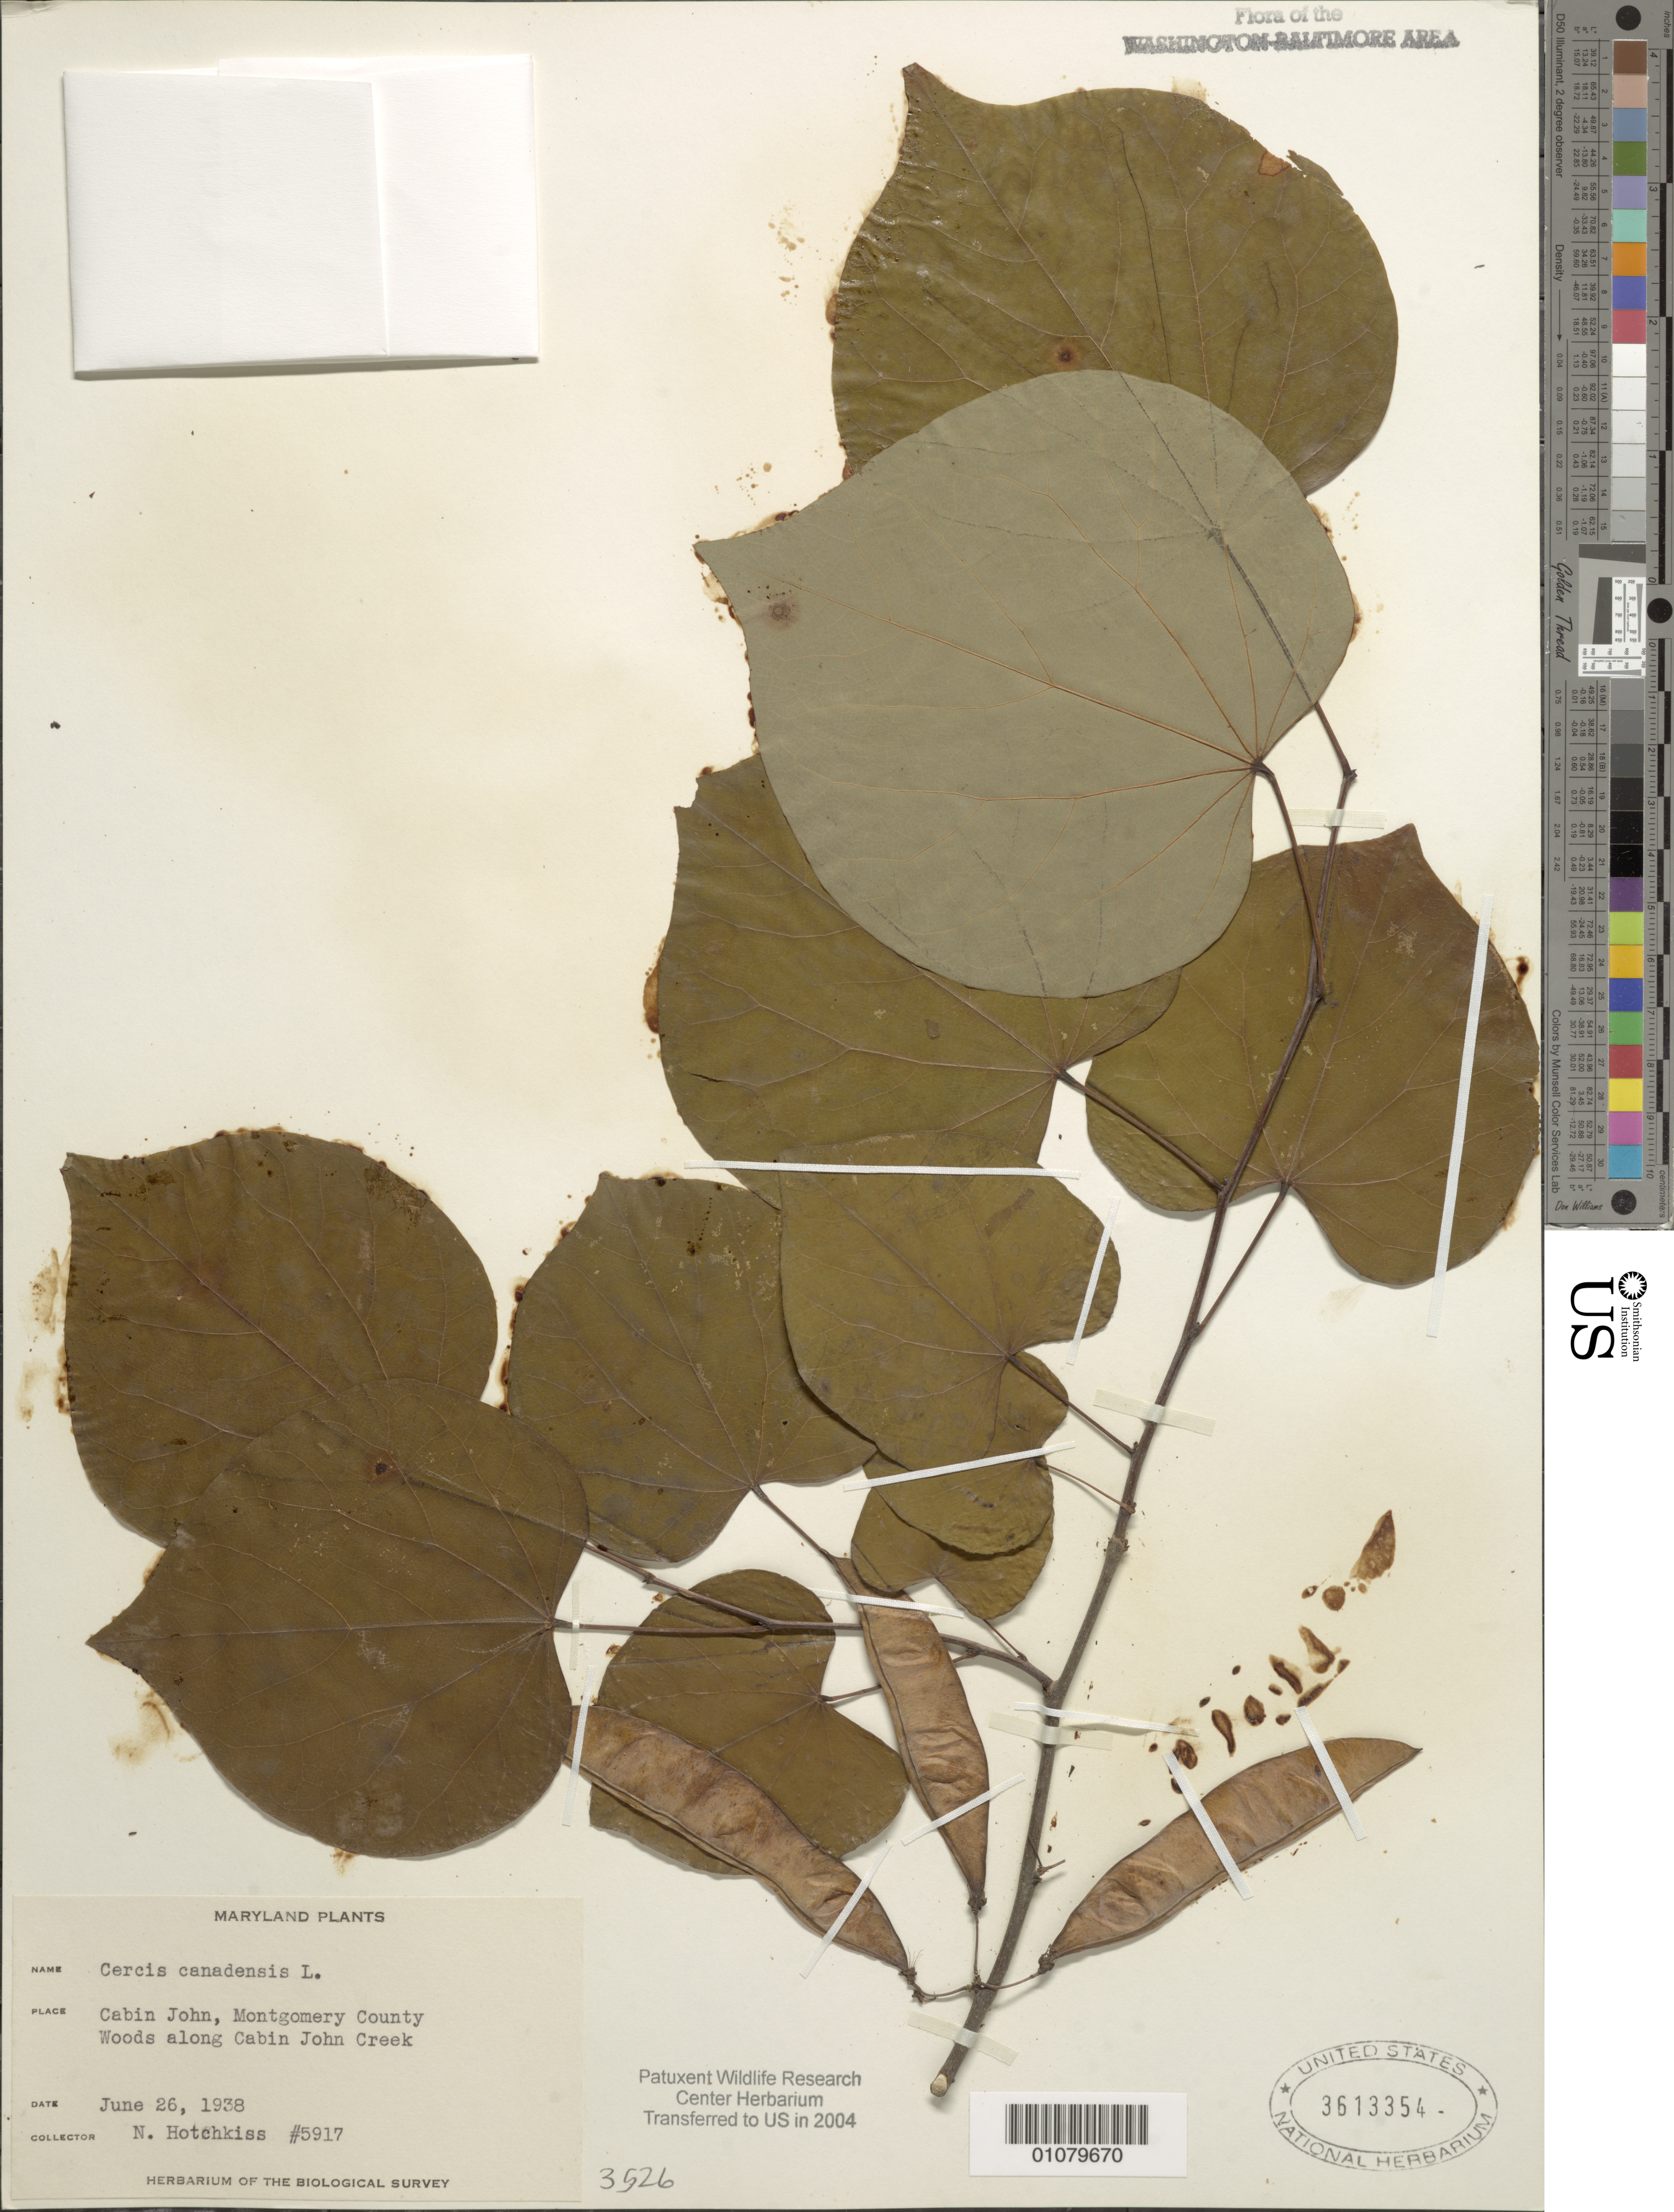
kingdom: Plantae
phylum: Tracheophyta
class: Magnoliopsida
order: Fabales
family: Fabaceae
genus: Cercis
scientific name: Cercis canadensis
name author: L.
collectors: N. Hotchkiss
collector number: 5917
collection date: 1938-06-26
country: United States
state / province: Maryland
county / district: Montgomery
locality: Cabin John.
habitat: Woods along Cabin John Creek.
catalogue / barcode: US 3613354